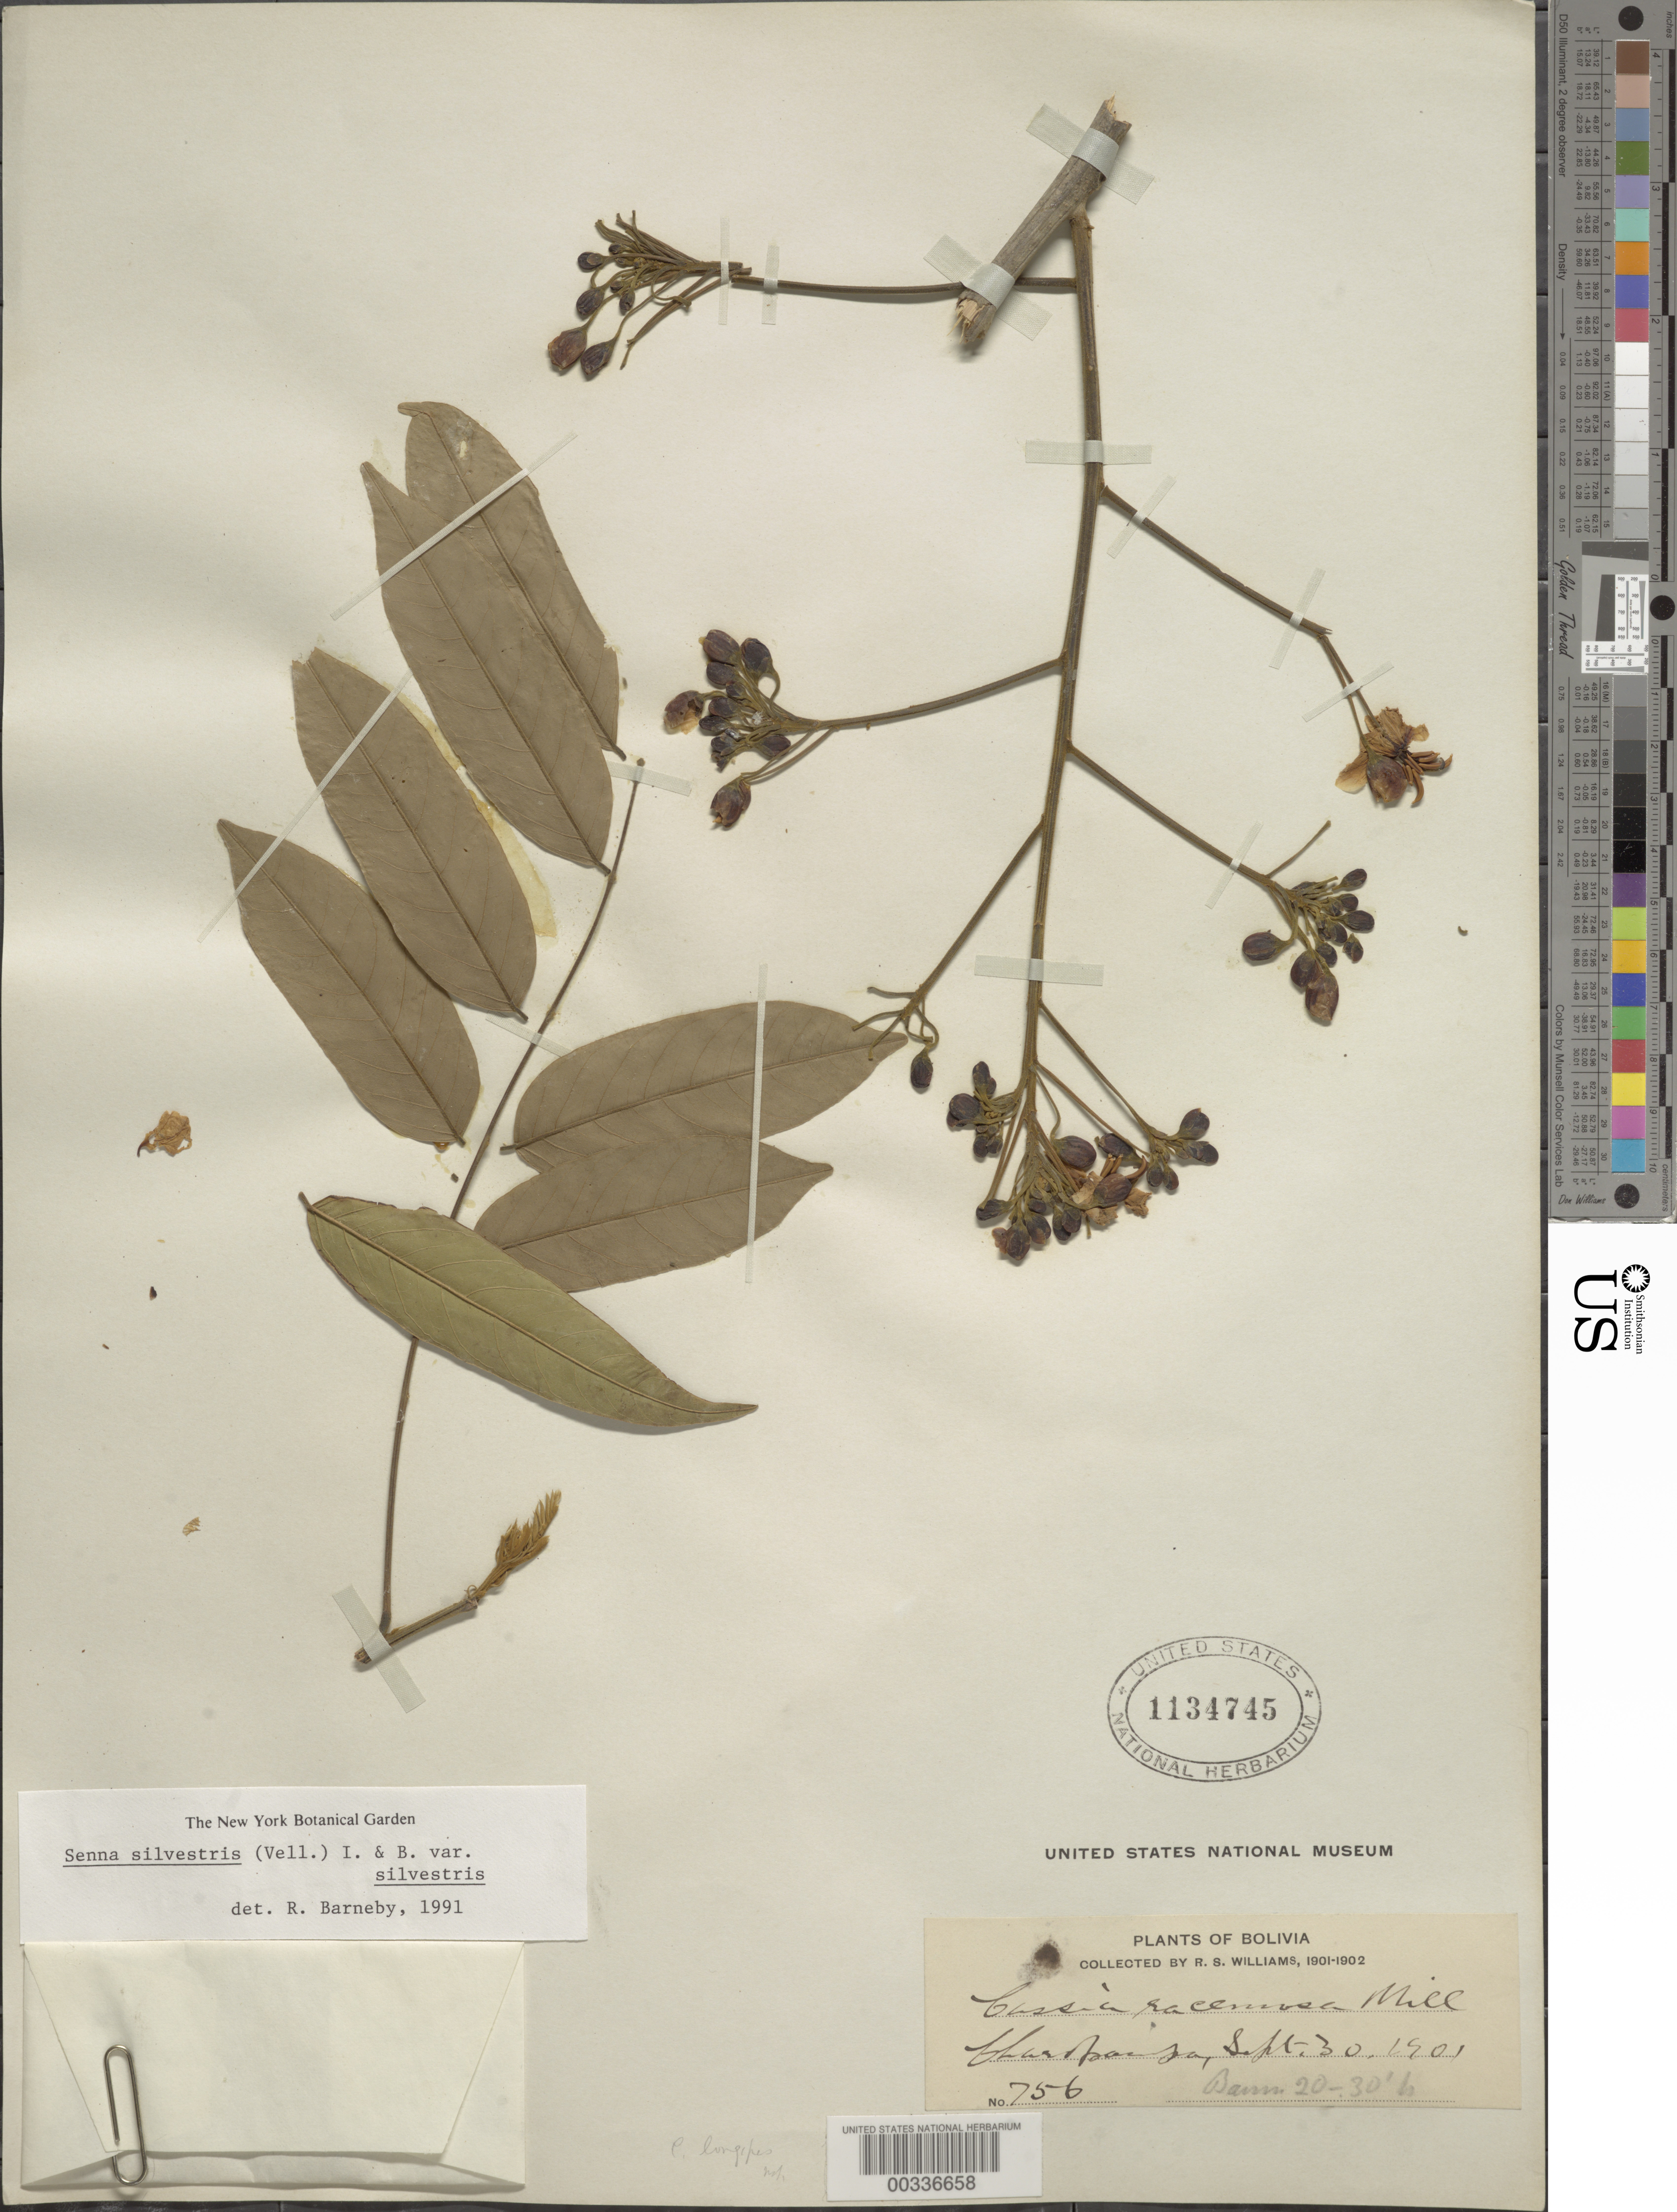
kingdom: Plantae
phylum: Tracheophyta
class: Magnoliopsida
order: Fabales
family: Fabaceae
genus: Senna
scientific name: Senna silvestris var. silvestris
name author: (Vell.) H.S. Irwin & Barneby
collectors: R. S. Williams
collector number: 756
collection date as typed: Sep. 30, 1901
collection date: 1901-09-30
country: Bolivia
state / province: La Páz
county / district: Larecaja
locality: Charopampa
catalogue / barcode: US 1134745